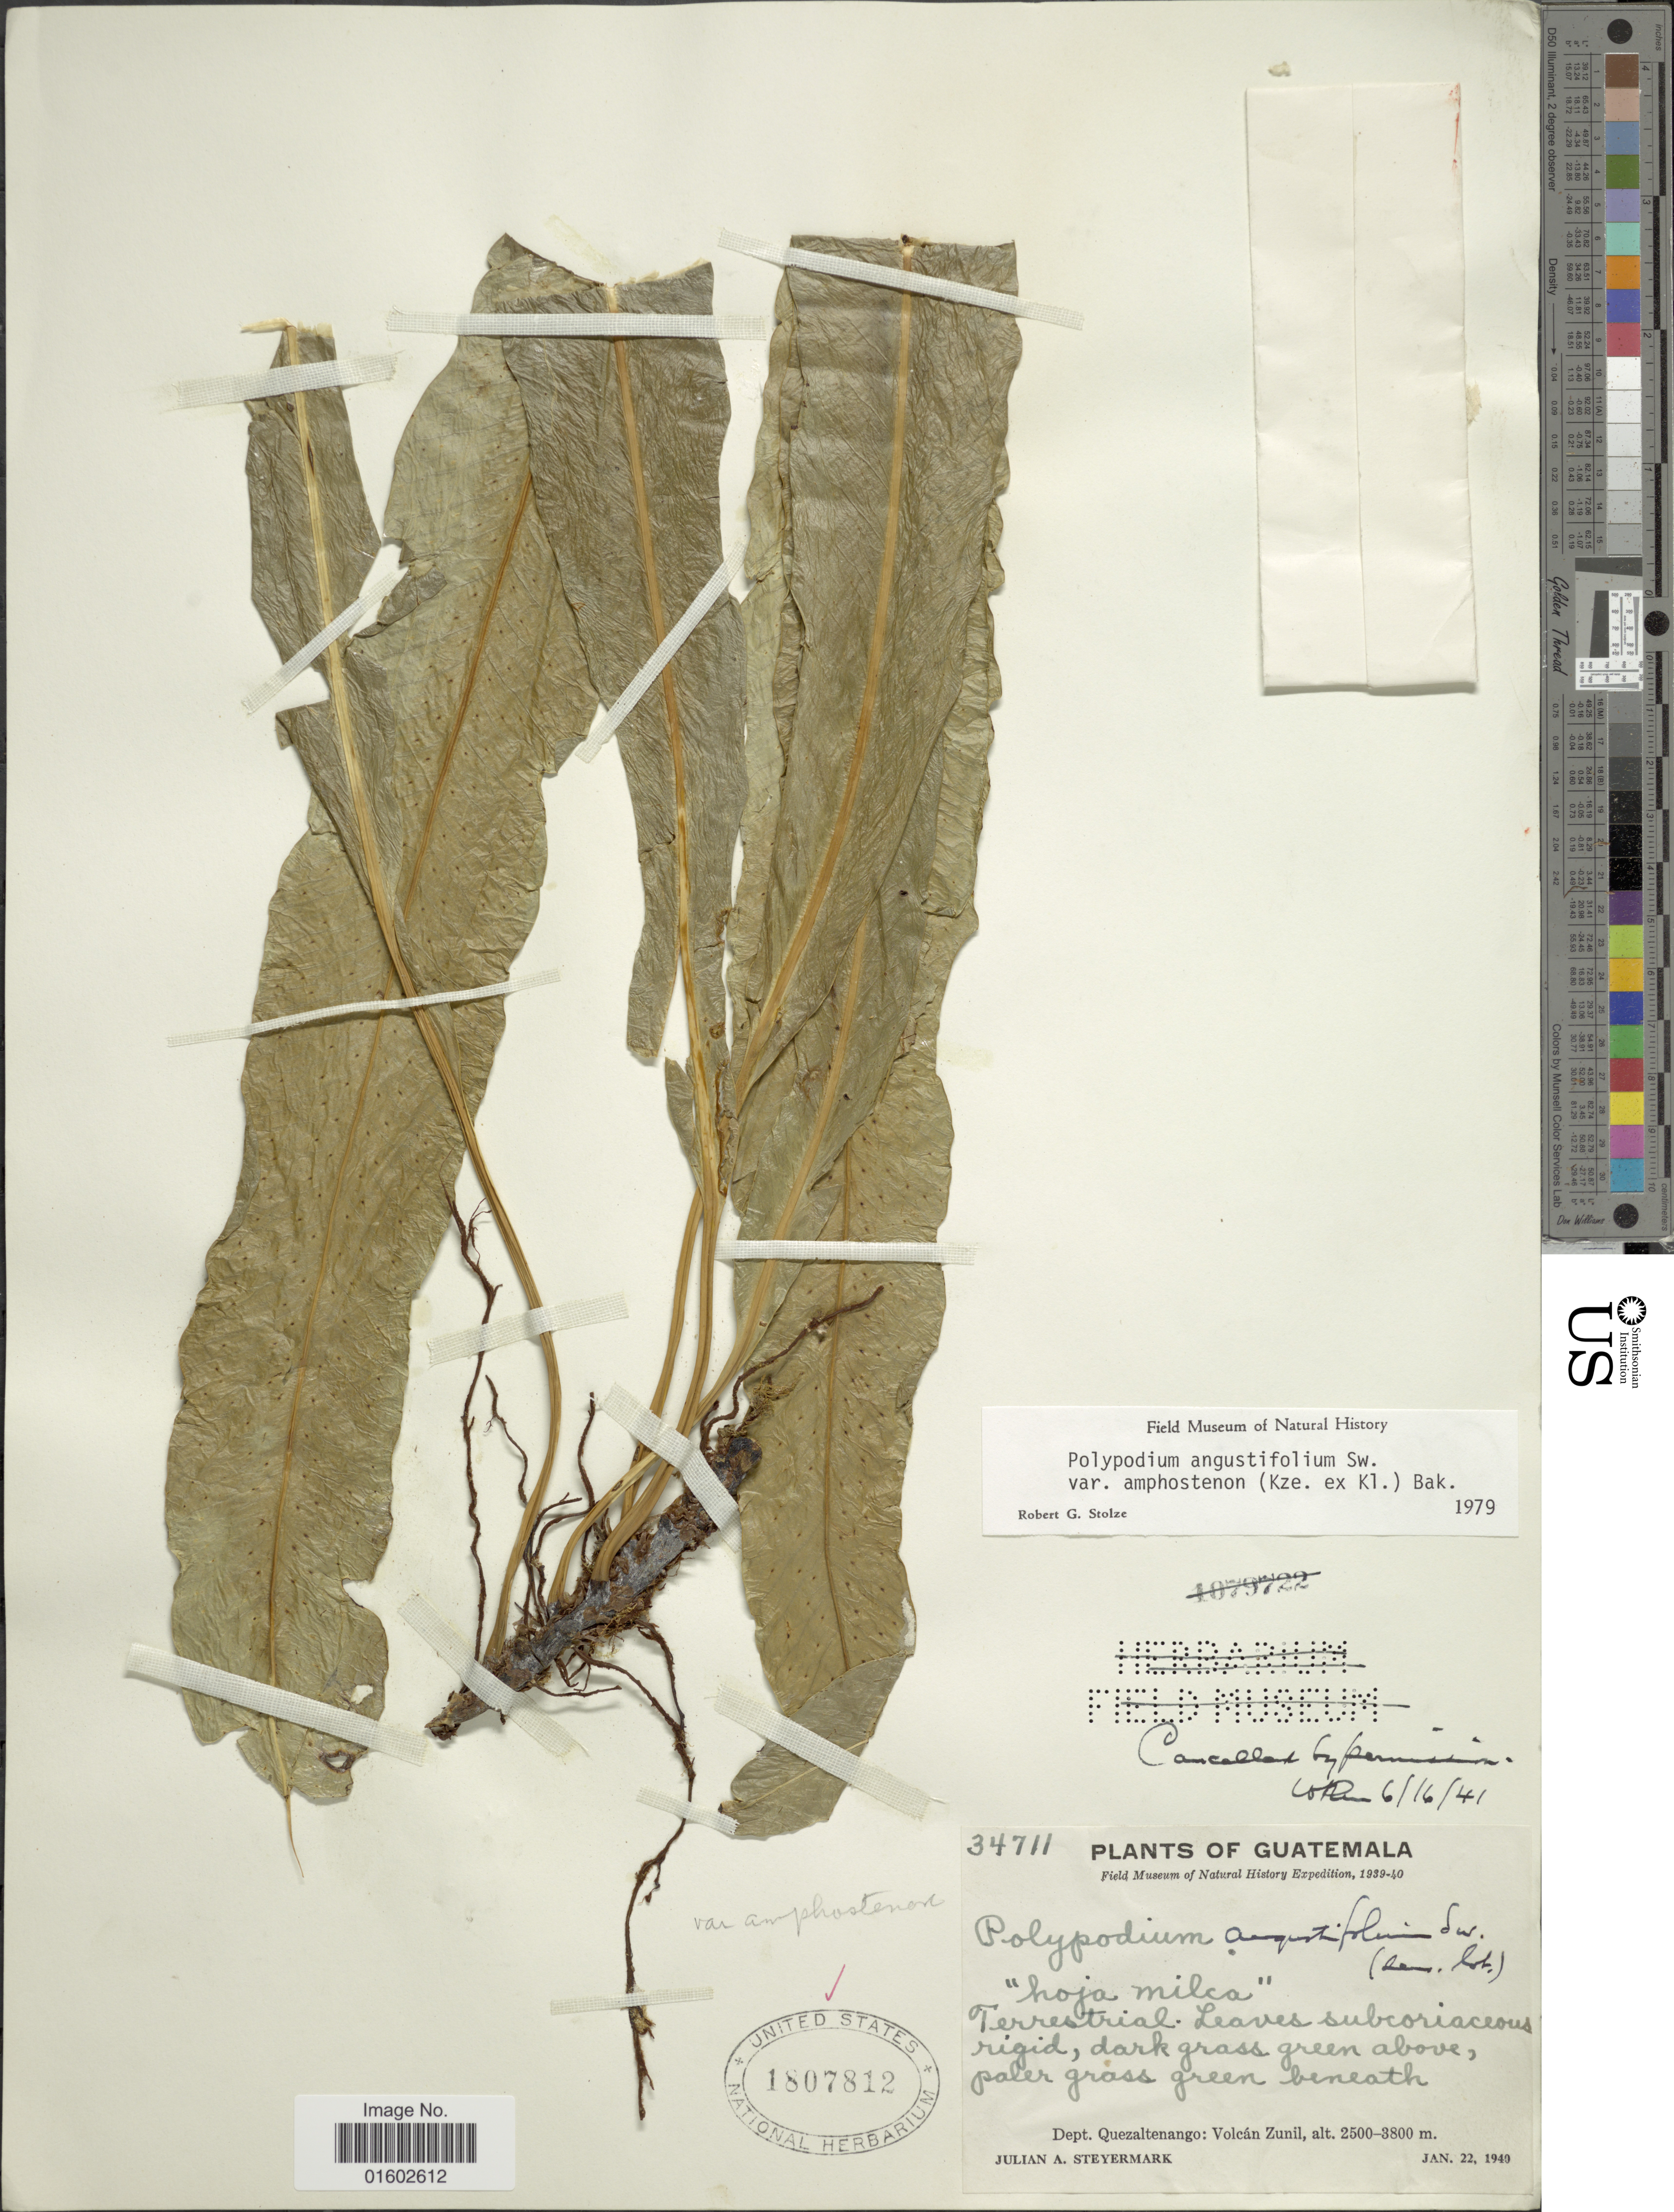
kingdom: Plantae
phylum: Tracheophyta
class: Polypodiopsida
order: Polypodiales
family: Polypodiaceae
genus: Campyloneurum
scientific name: Campyloneurum amphostenon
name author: (Kunze ex Klotzsch) Fée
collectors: J. Steyermark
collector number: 34711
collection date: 1940-01-22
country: Guatemala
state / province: Quetzaltenango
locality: Dept. Quezaltenango: Volcan Zunil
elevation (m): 2500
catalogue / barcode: US 1807812